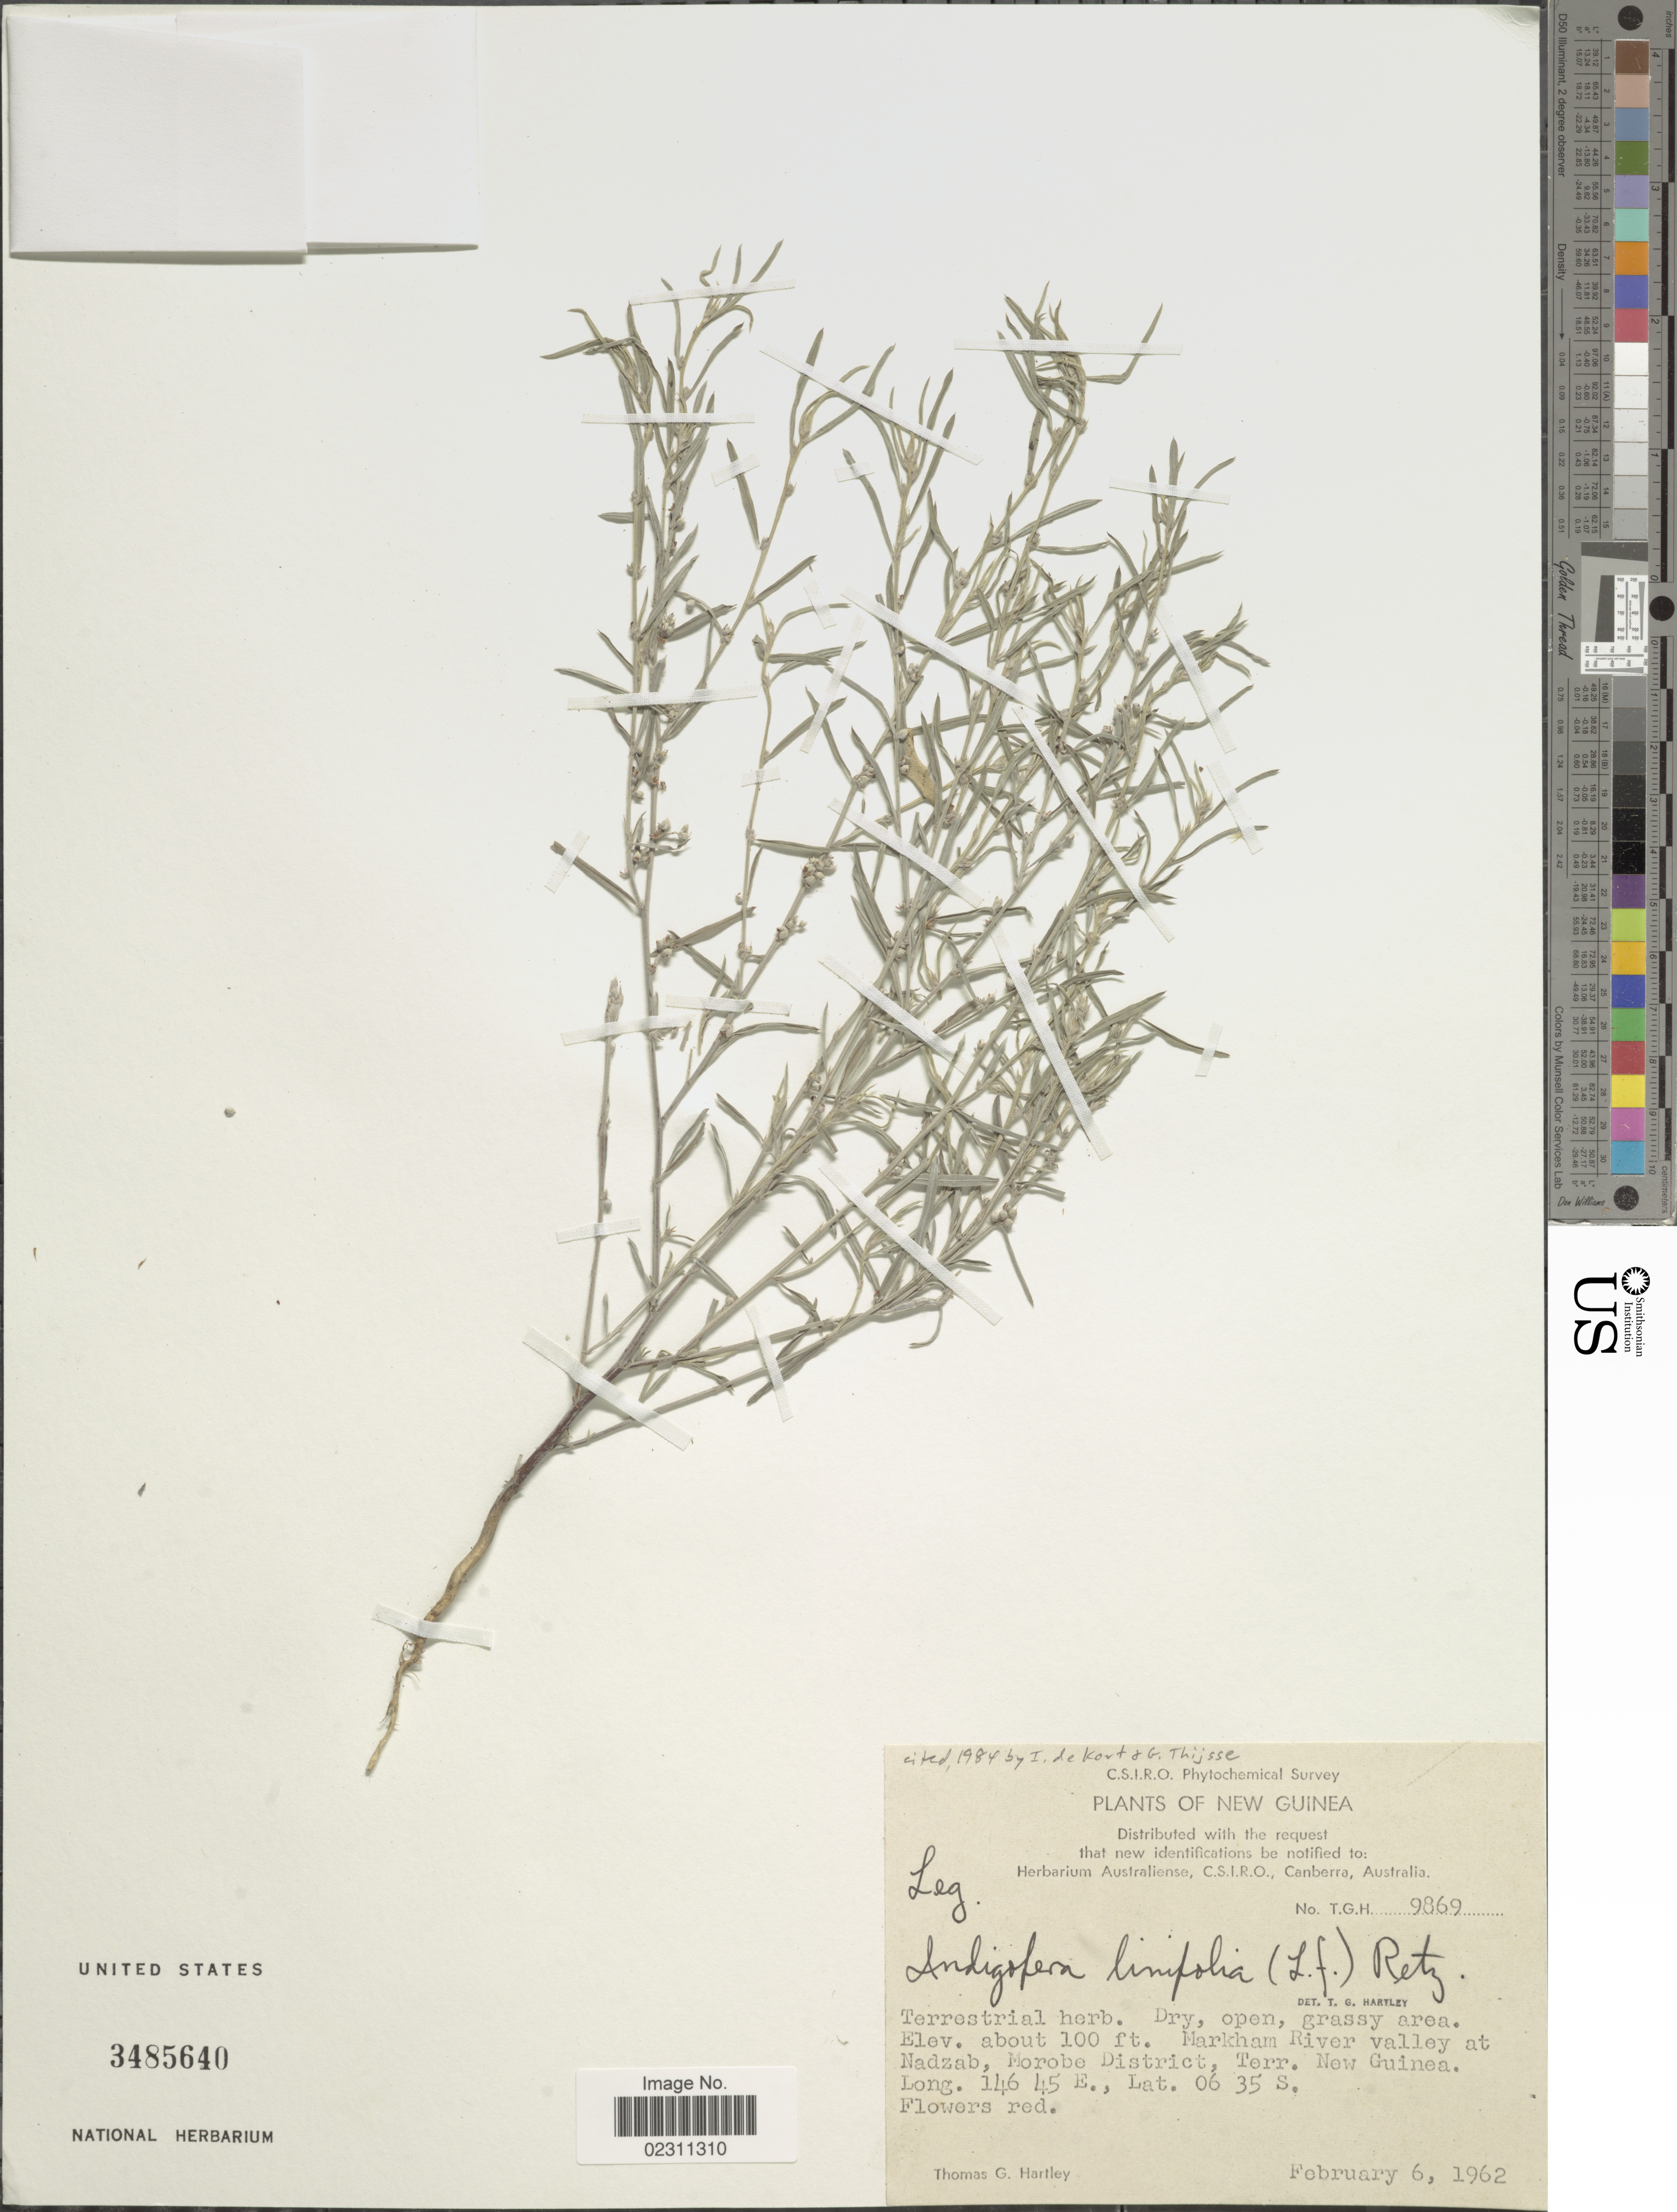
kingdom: Plantae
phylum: Tracheophyta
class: Magnoliopsida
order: Fabales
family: Fabaceae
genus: Indigofera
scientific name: Indigofera linifolia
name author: Retz.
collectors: T. G. Hartley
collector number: TGH9869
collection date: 1962-02-06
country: Papua New Guinea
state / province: Morobe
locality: Markham River valley at Nadzab, Morobe District, Terr. New Guinea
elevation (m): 30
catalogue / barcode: US 3485640